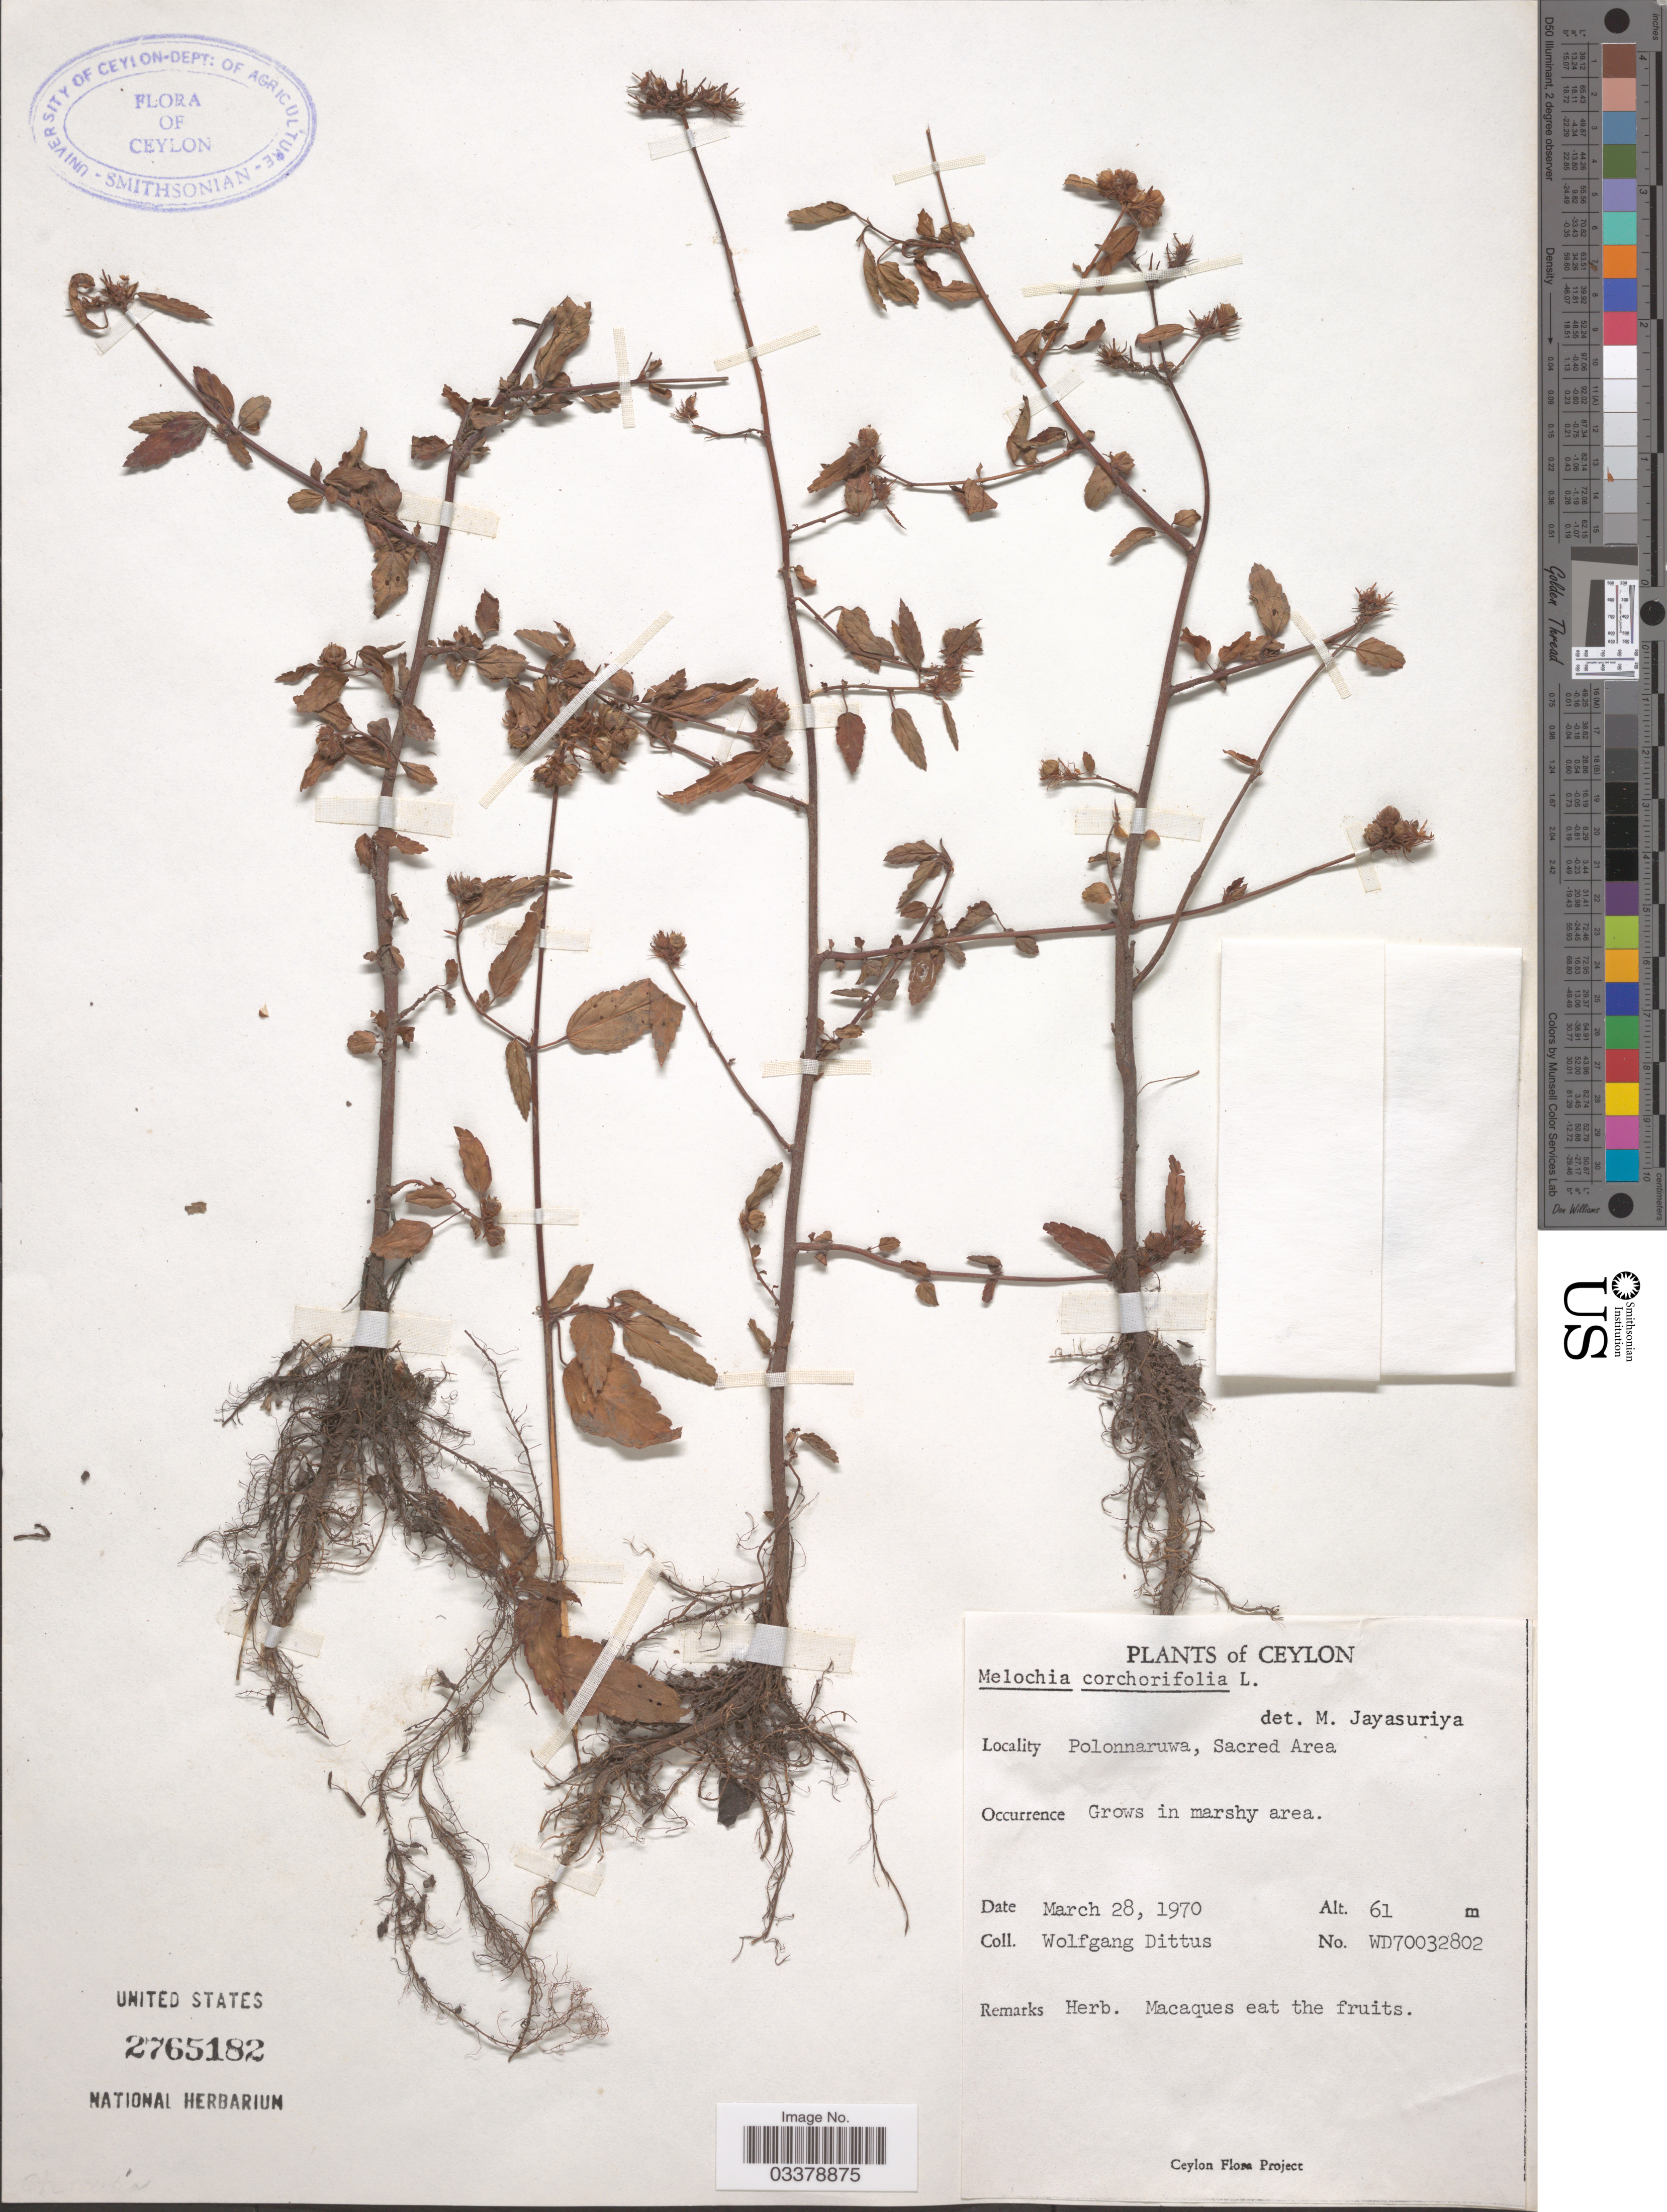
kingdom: Plantae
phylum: Tracheophyta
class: Magnoliopsida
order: Malvales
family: Malvaceae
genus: Melochia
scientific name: Melochia corchorifolia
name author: L.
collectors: W. Dittus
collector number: WD70032802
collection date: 1970-03-28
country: Sri Lanka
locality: Ceylon, Polonnaruwa, Sacred Area.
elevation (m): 61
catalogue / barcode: US 2765182